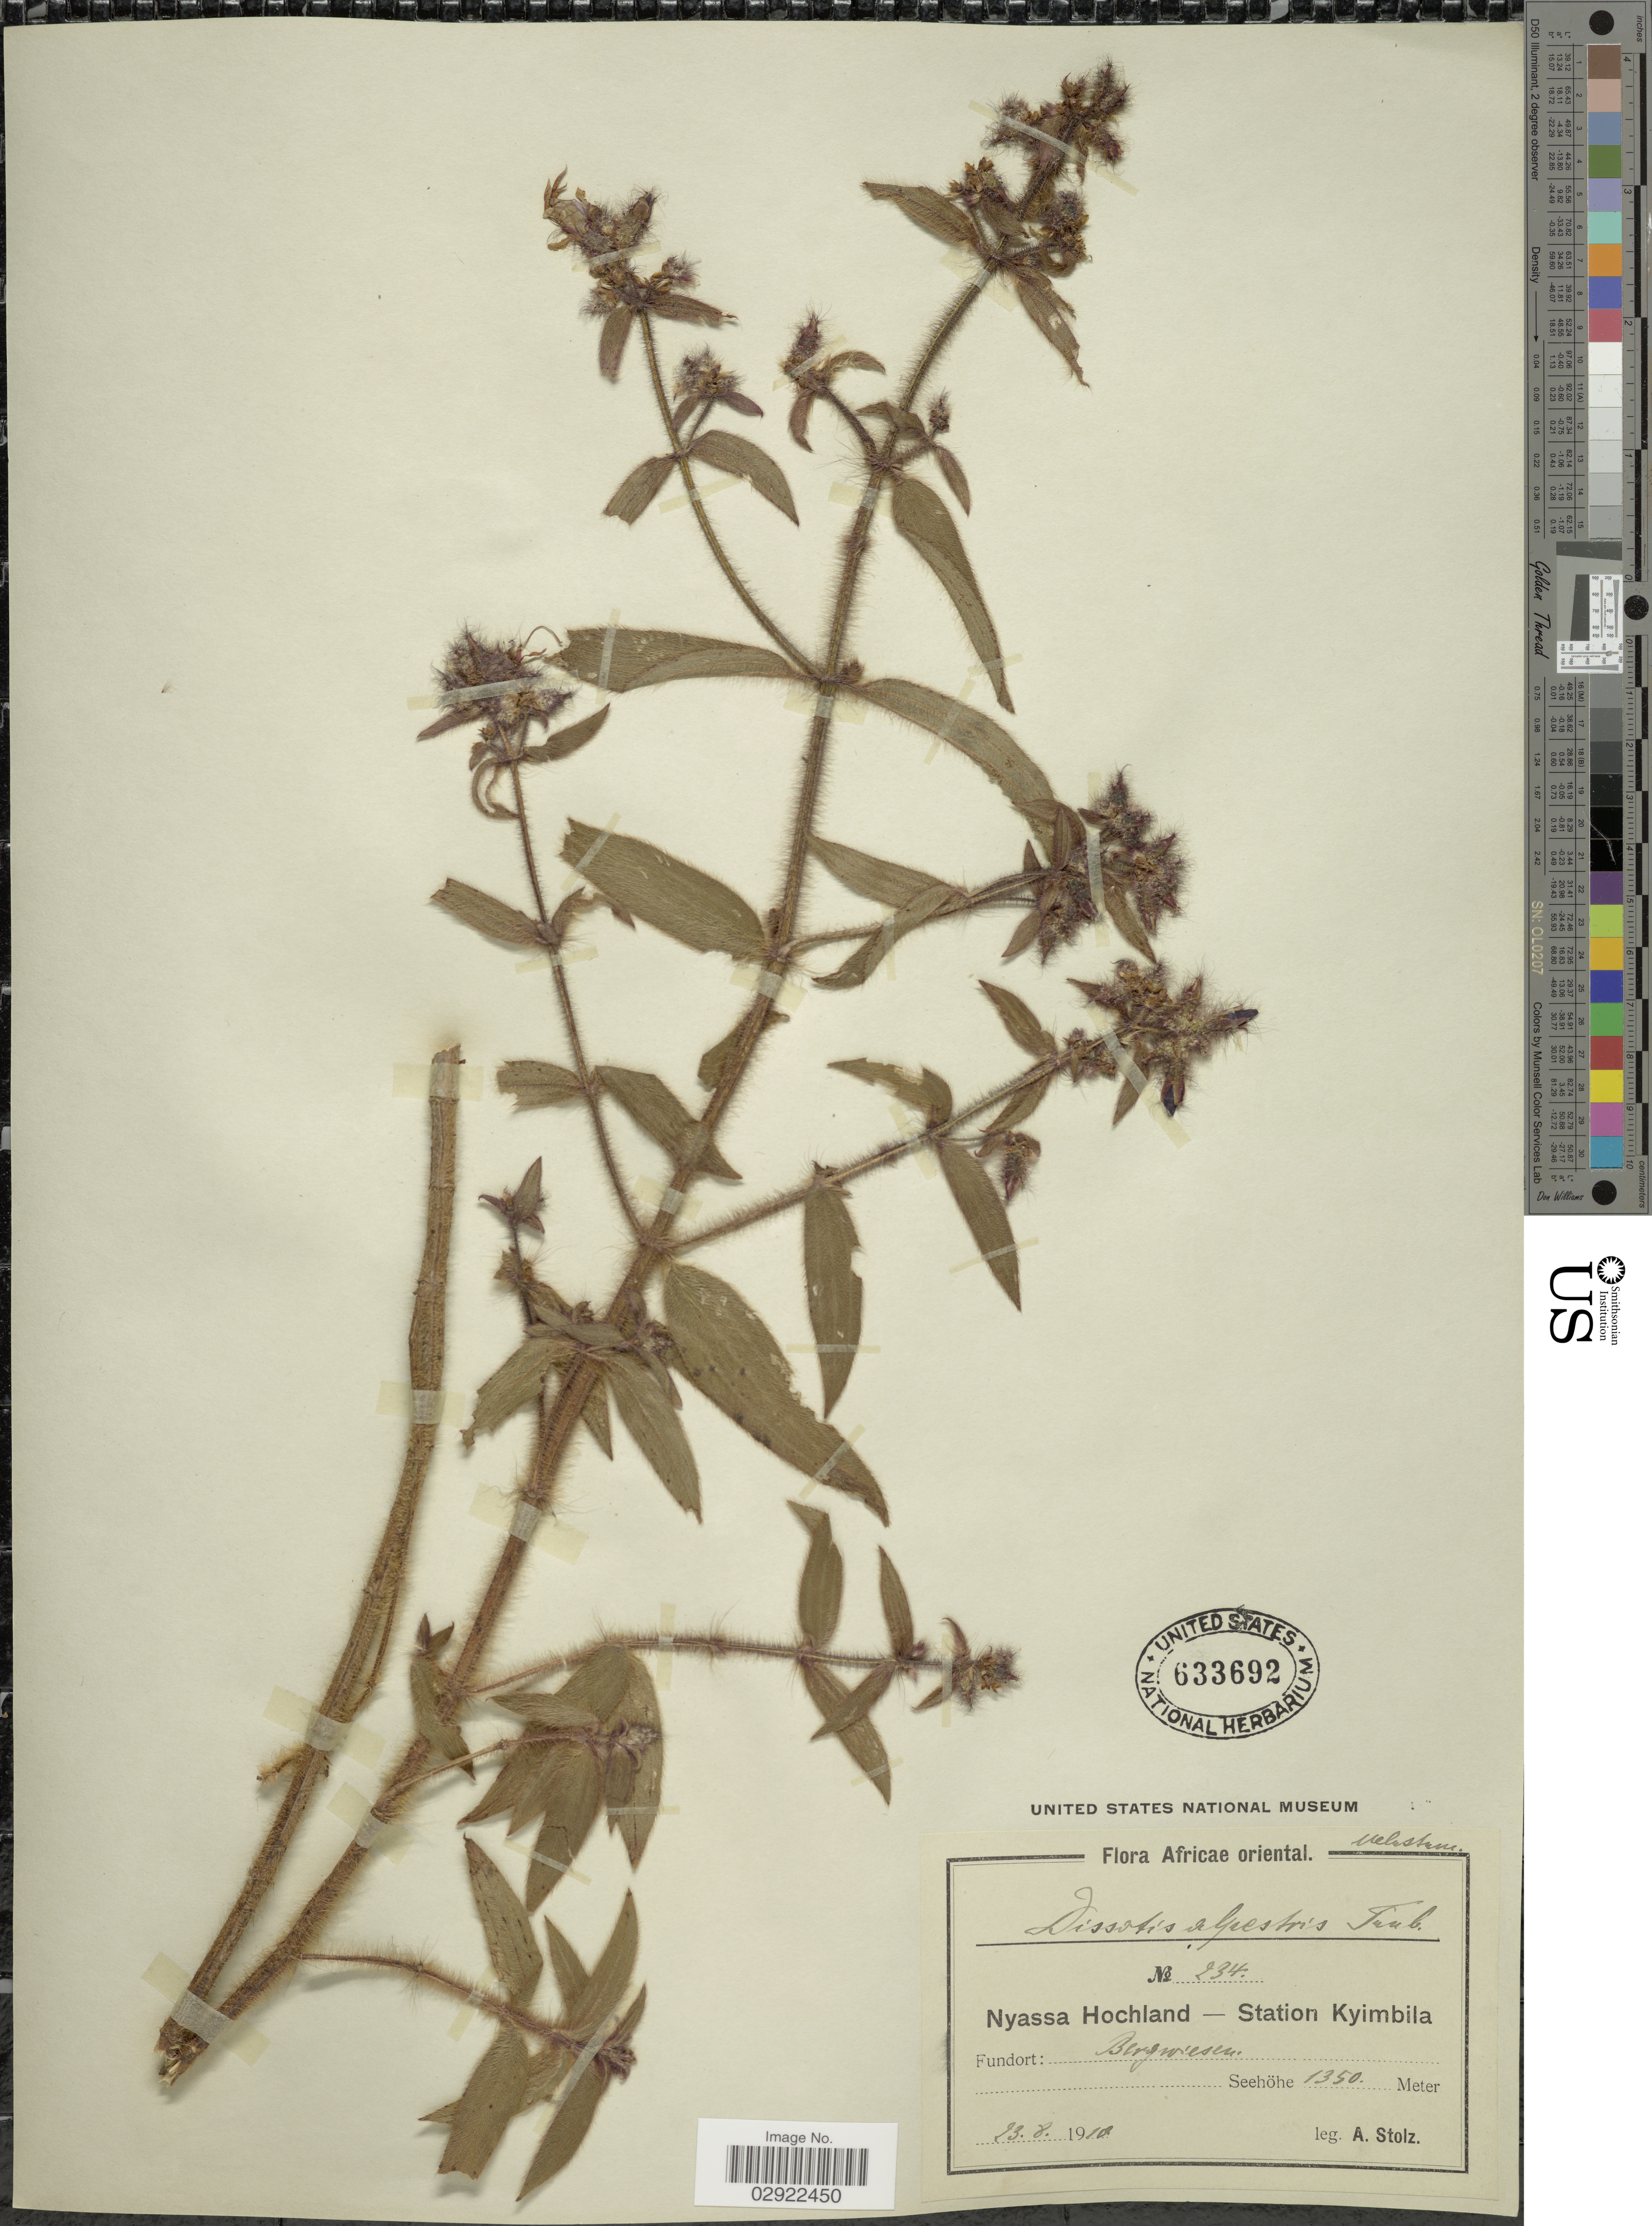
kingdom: Plantae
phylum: Tracheophyta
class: Magnoliopsida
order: Myrtales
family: Melastomataceae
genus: Nerophila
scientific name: Nerophila senegambiensis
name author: (Guill. & Perr.) Ver.-Lib. & R.D. Stone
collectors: A. Stolz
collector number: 234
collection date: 1910-08-23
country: Tanzania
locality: Africae oriental. Nyassa Hochland - Station Kyimbila.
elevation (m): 1350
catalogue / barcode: US 633692